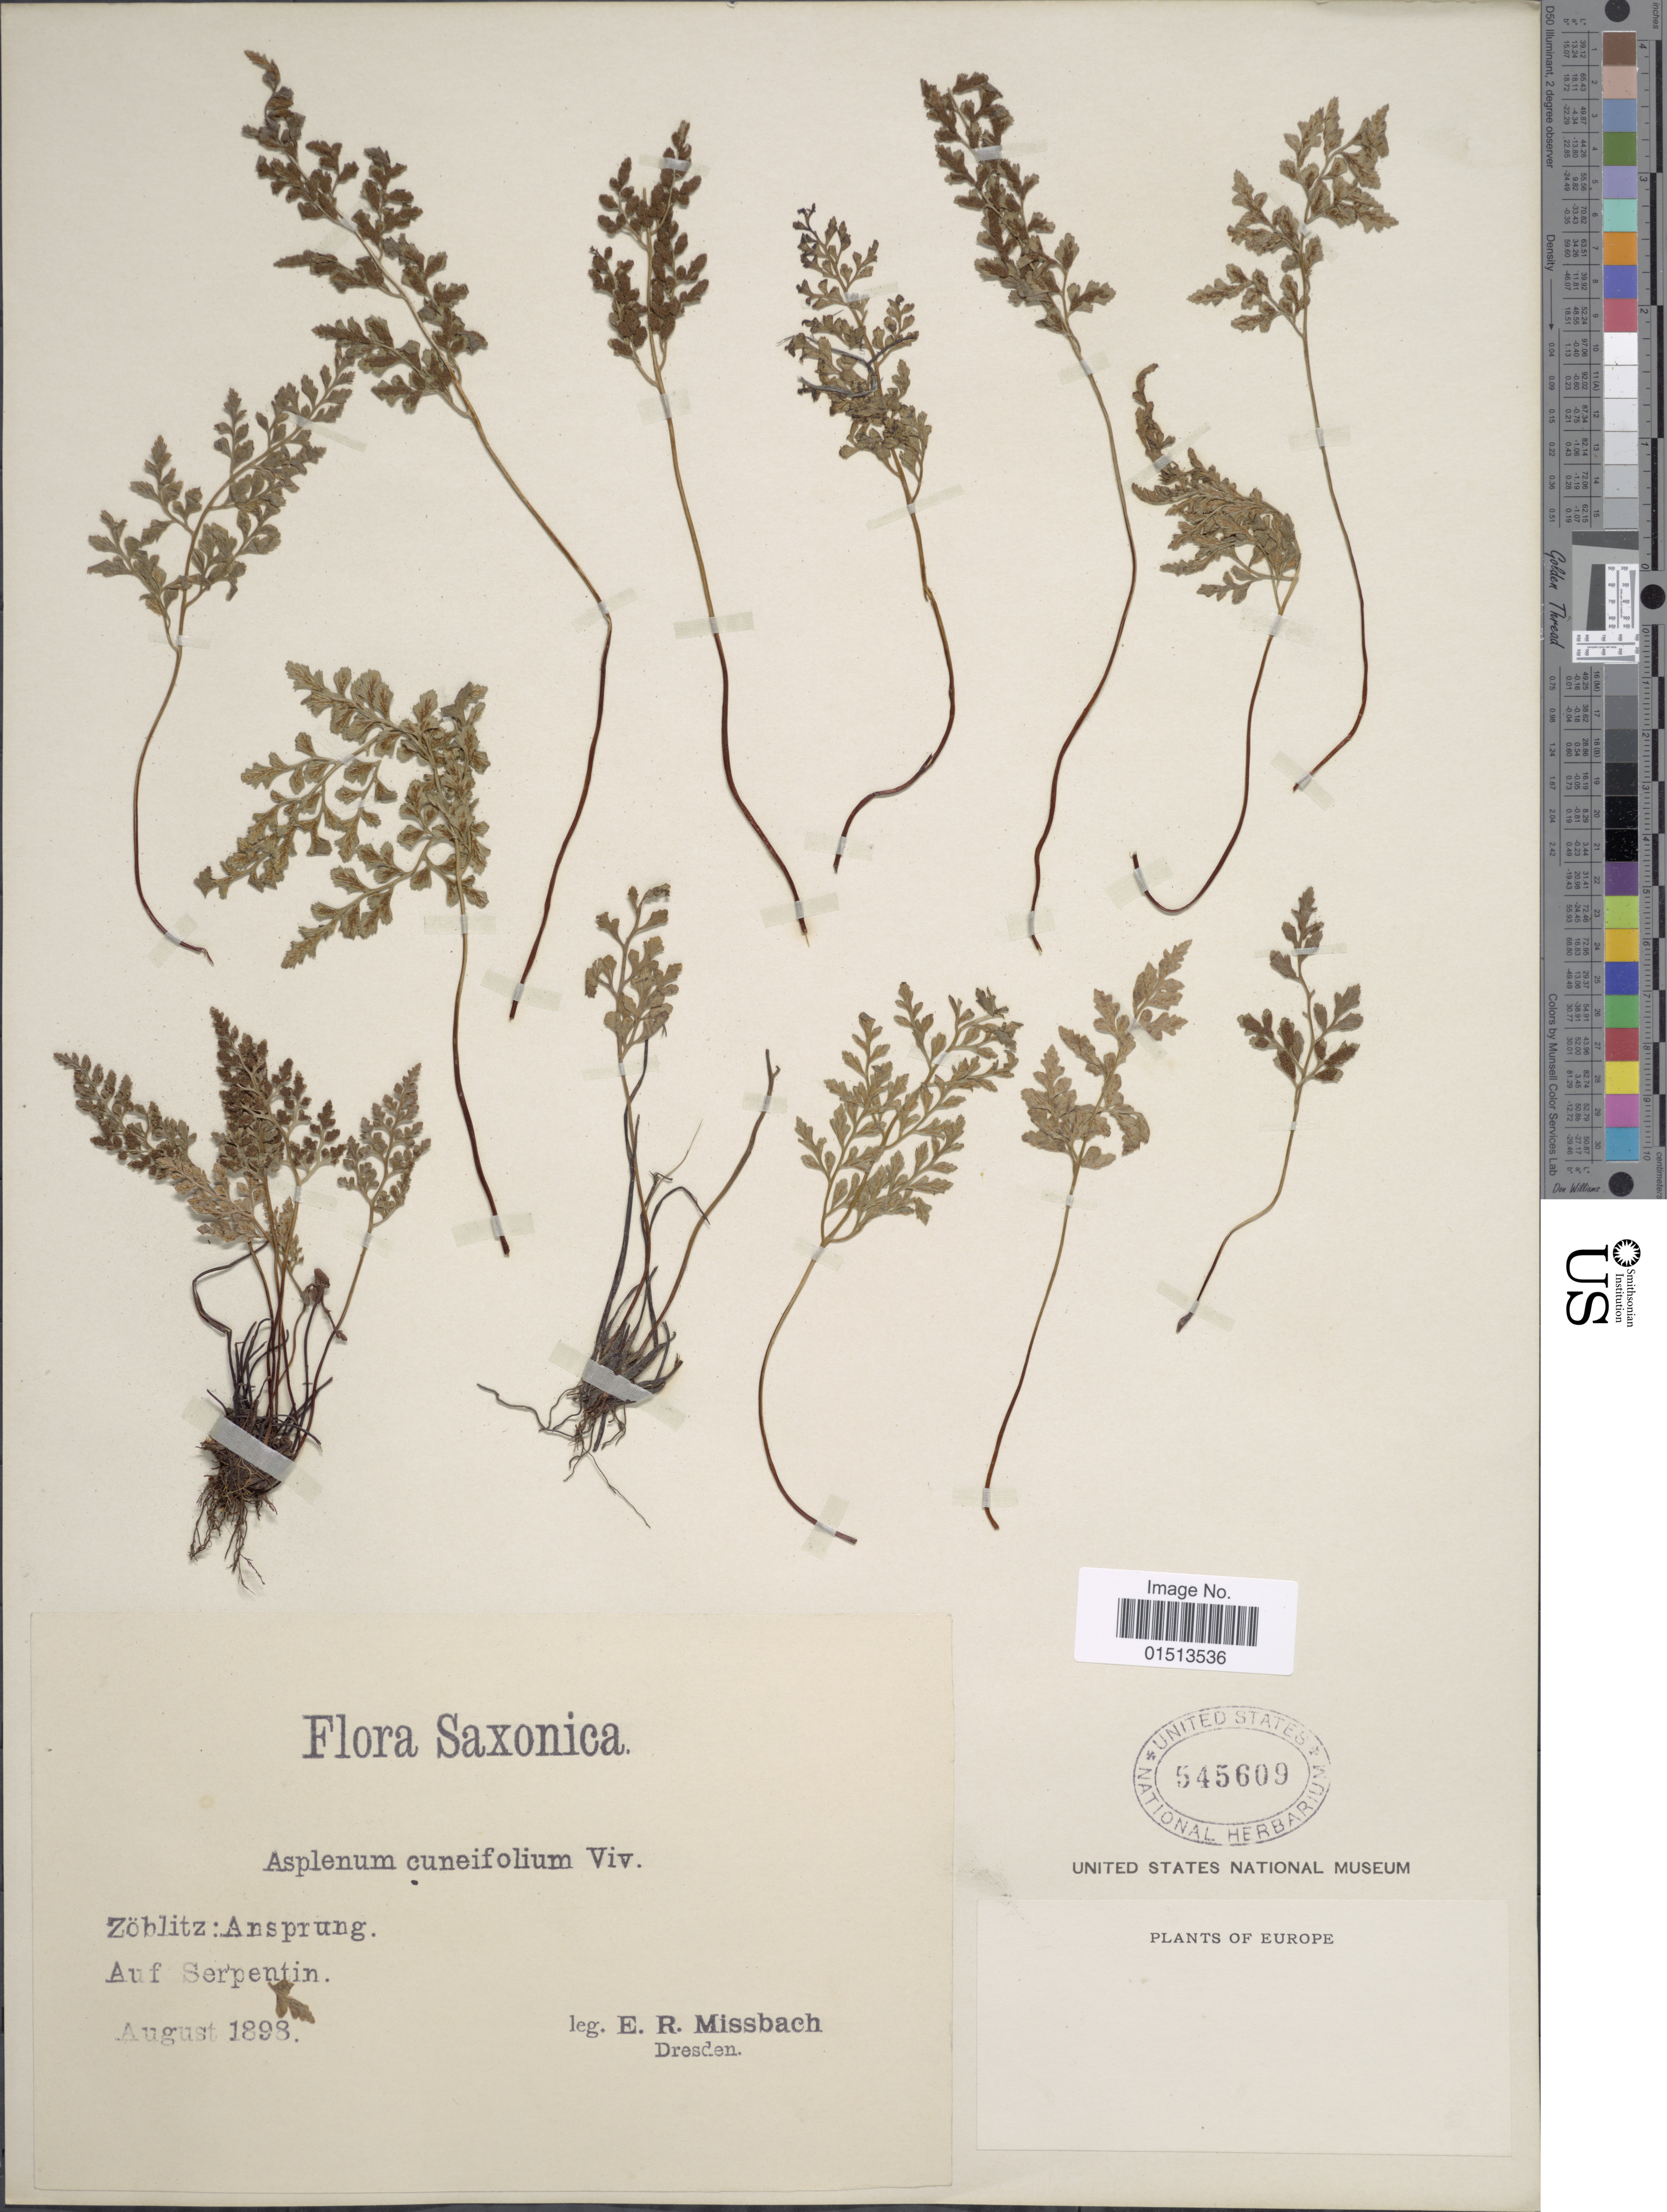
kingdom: Plantae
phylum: Tracheophyta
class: Polypodiopsida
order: Polypodiales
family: Aspleniaceae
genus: Asplenium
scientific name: Asplenium adiantum-nigrum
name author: L.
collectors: E. Missbach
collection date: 1898-08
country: Germany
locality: Saxonica, Zöblitz: Ansprung, auf Serpentin.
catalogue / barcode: US 545609